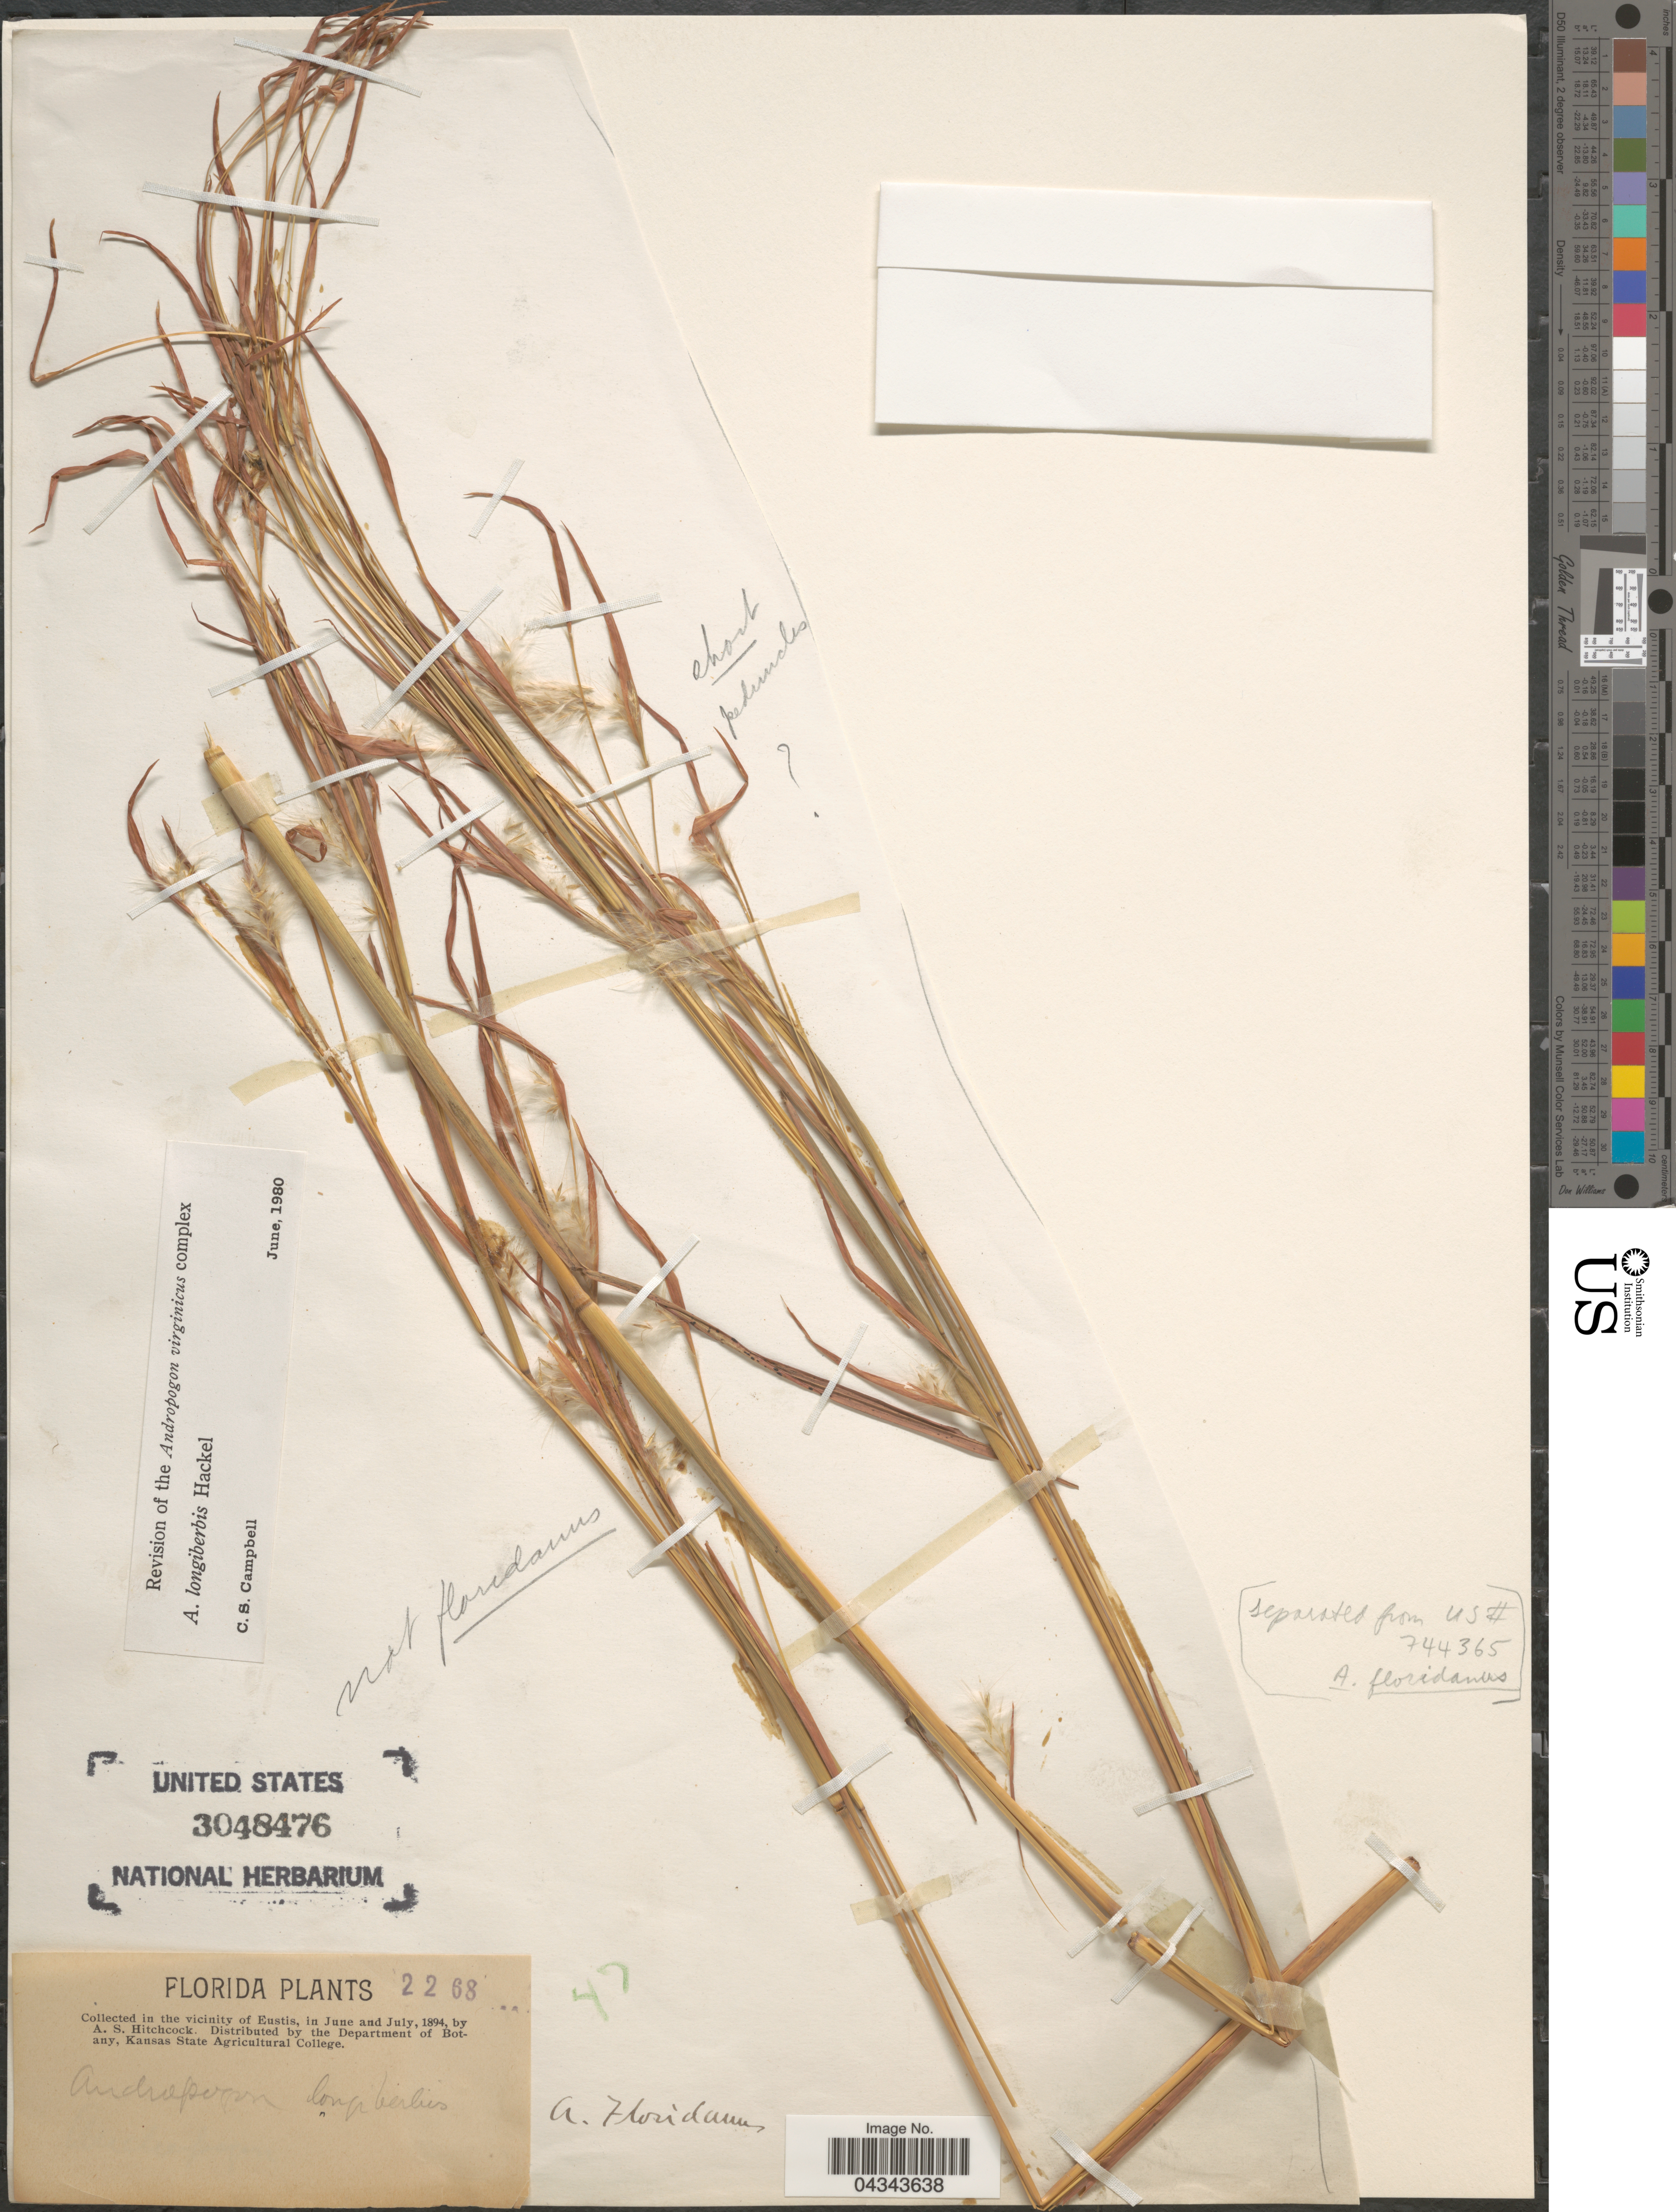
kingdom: Plantae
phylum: Tracheophyta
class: Liliopsida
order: Poales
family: Poaceae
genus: Andropogon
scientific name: Andropogon longiberbis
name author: Hack.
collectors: A. S. Hitchcock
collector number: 2268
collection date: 1894-06/1894-07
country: United States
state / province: Florida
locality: In the vicinity of Eustis.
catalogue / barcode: US 3048476